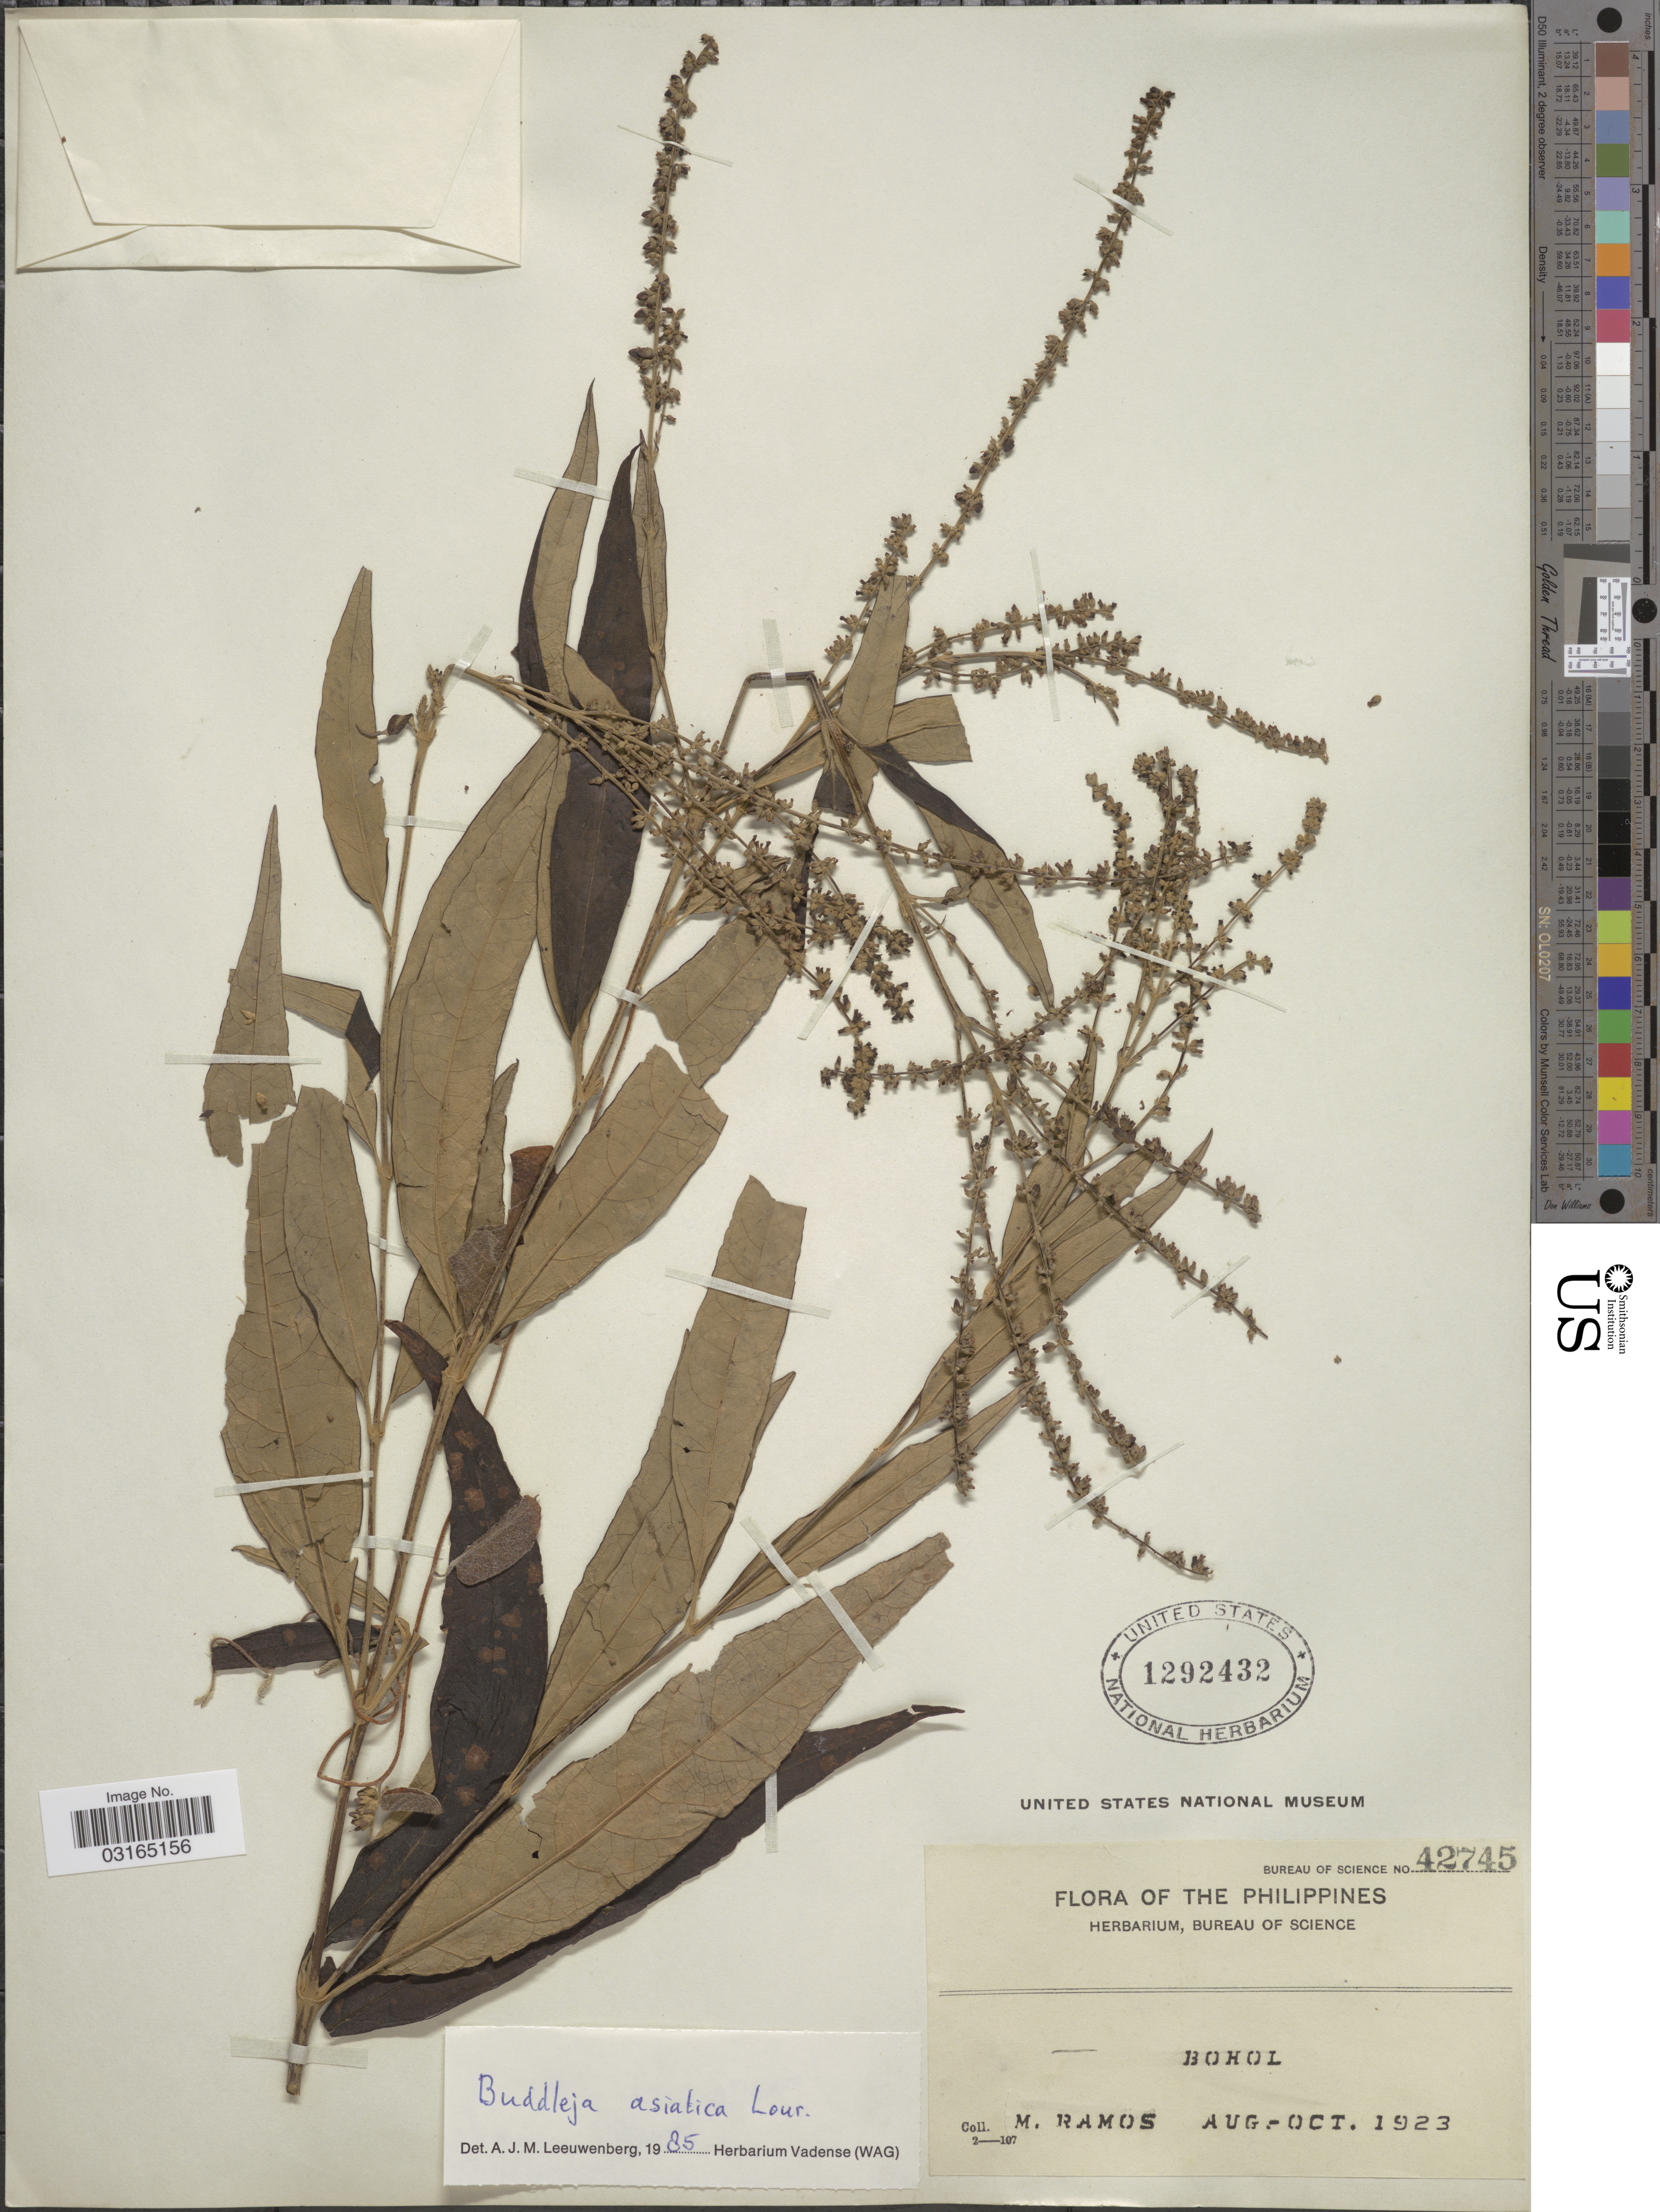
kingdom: Plantae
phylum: Tracheophyta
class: Magnoliopsida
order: Lamiales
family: Scrophulariaceae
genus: Buddleja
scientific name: Buddleja asiatica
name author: Lour.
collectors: M. Ramos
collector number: Bureau of Science 42745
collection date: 1923-08/1923-10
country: Philippines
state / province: Central Visayas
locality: Bohol.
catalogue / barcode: US 1292432